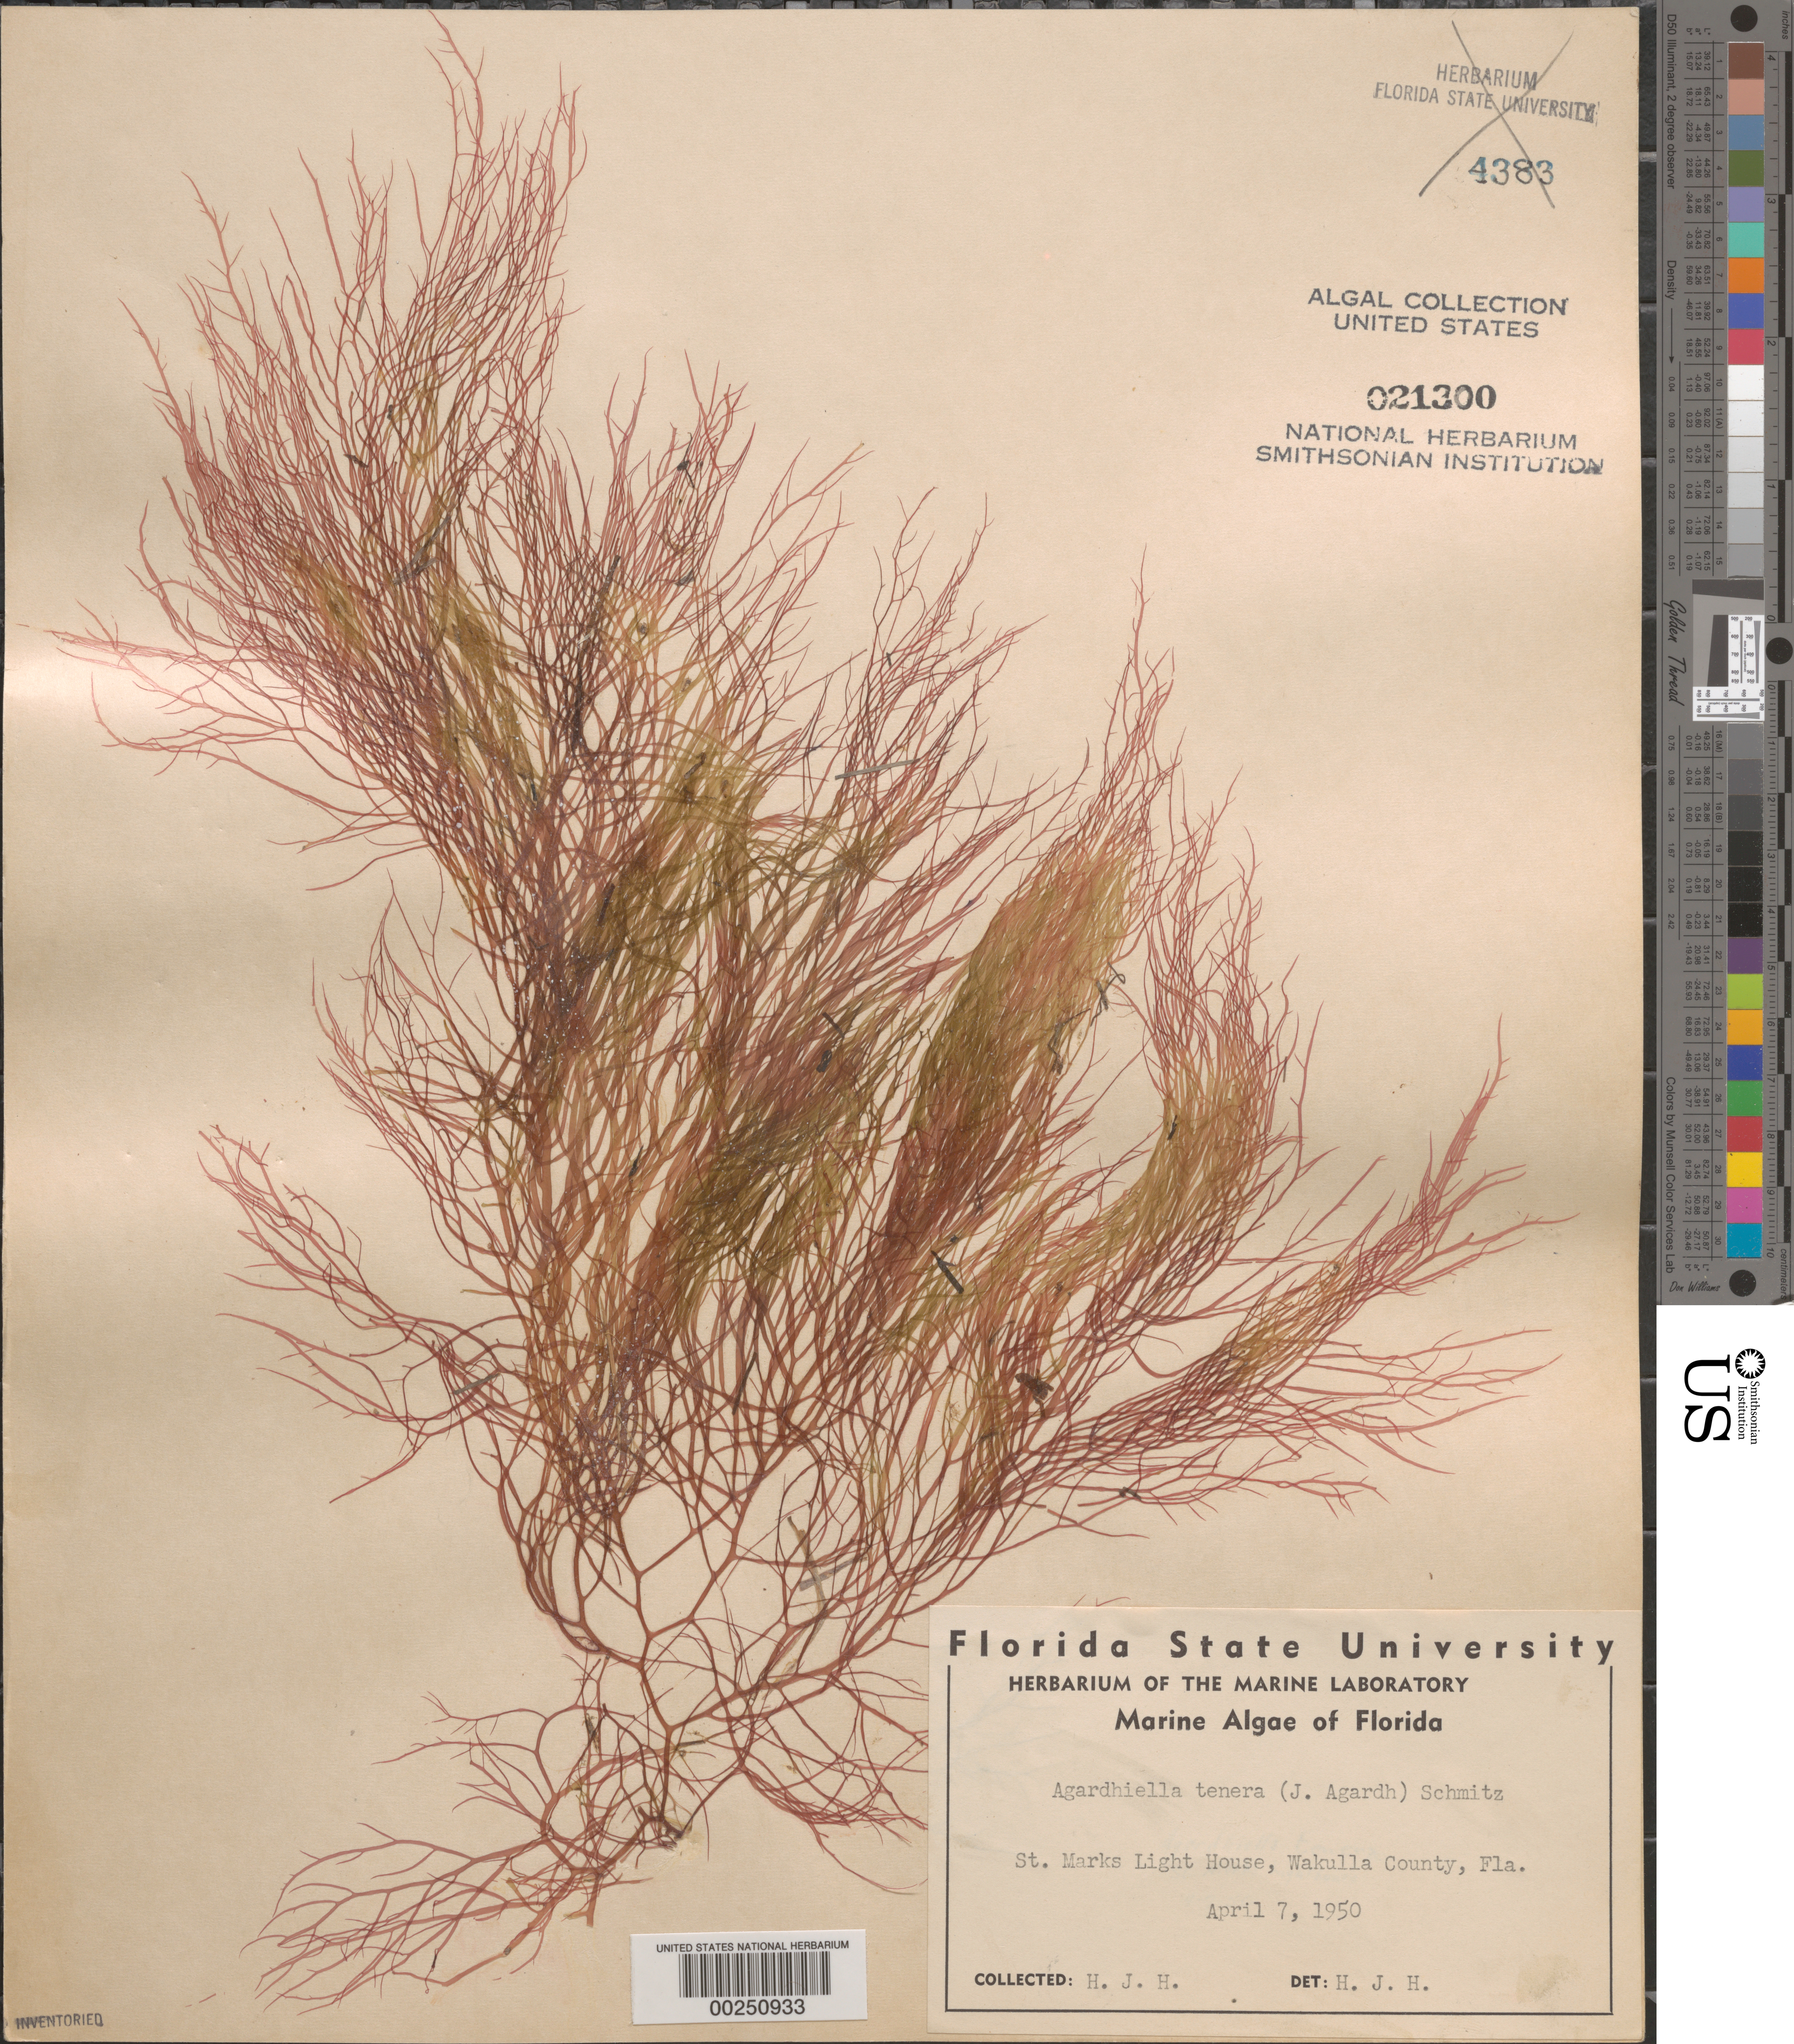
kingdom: Plantae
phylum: Rhodophyta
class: Florideophyceae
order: Gigartinales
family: Solieriaceae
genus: Agardhiella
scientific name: Agardhiella tenera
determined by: Humm, Harold J.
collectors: H. J. Humm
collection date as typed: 07 Apr 1950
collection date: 1950-04-07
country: United States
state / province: Florida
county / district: Wakulla County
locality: St. Marks Lighthouse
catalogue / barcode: US 21300